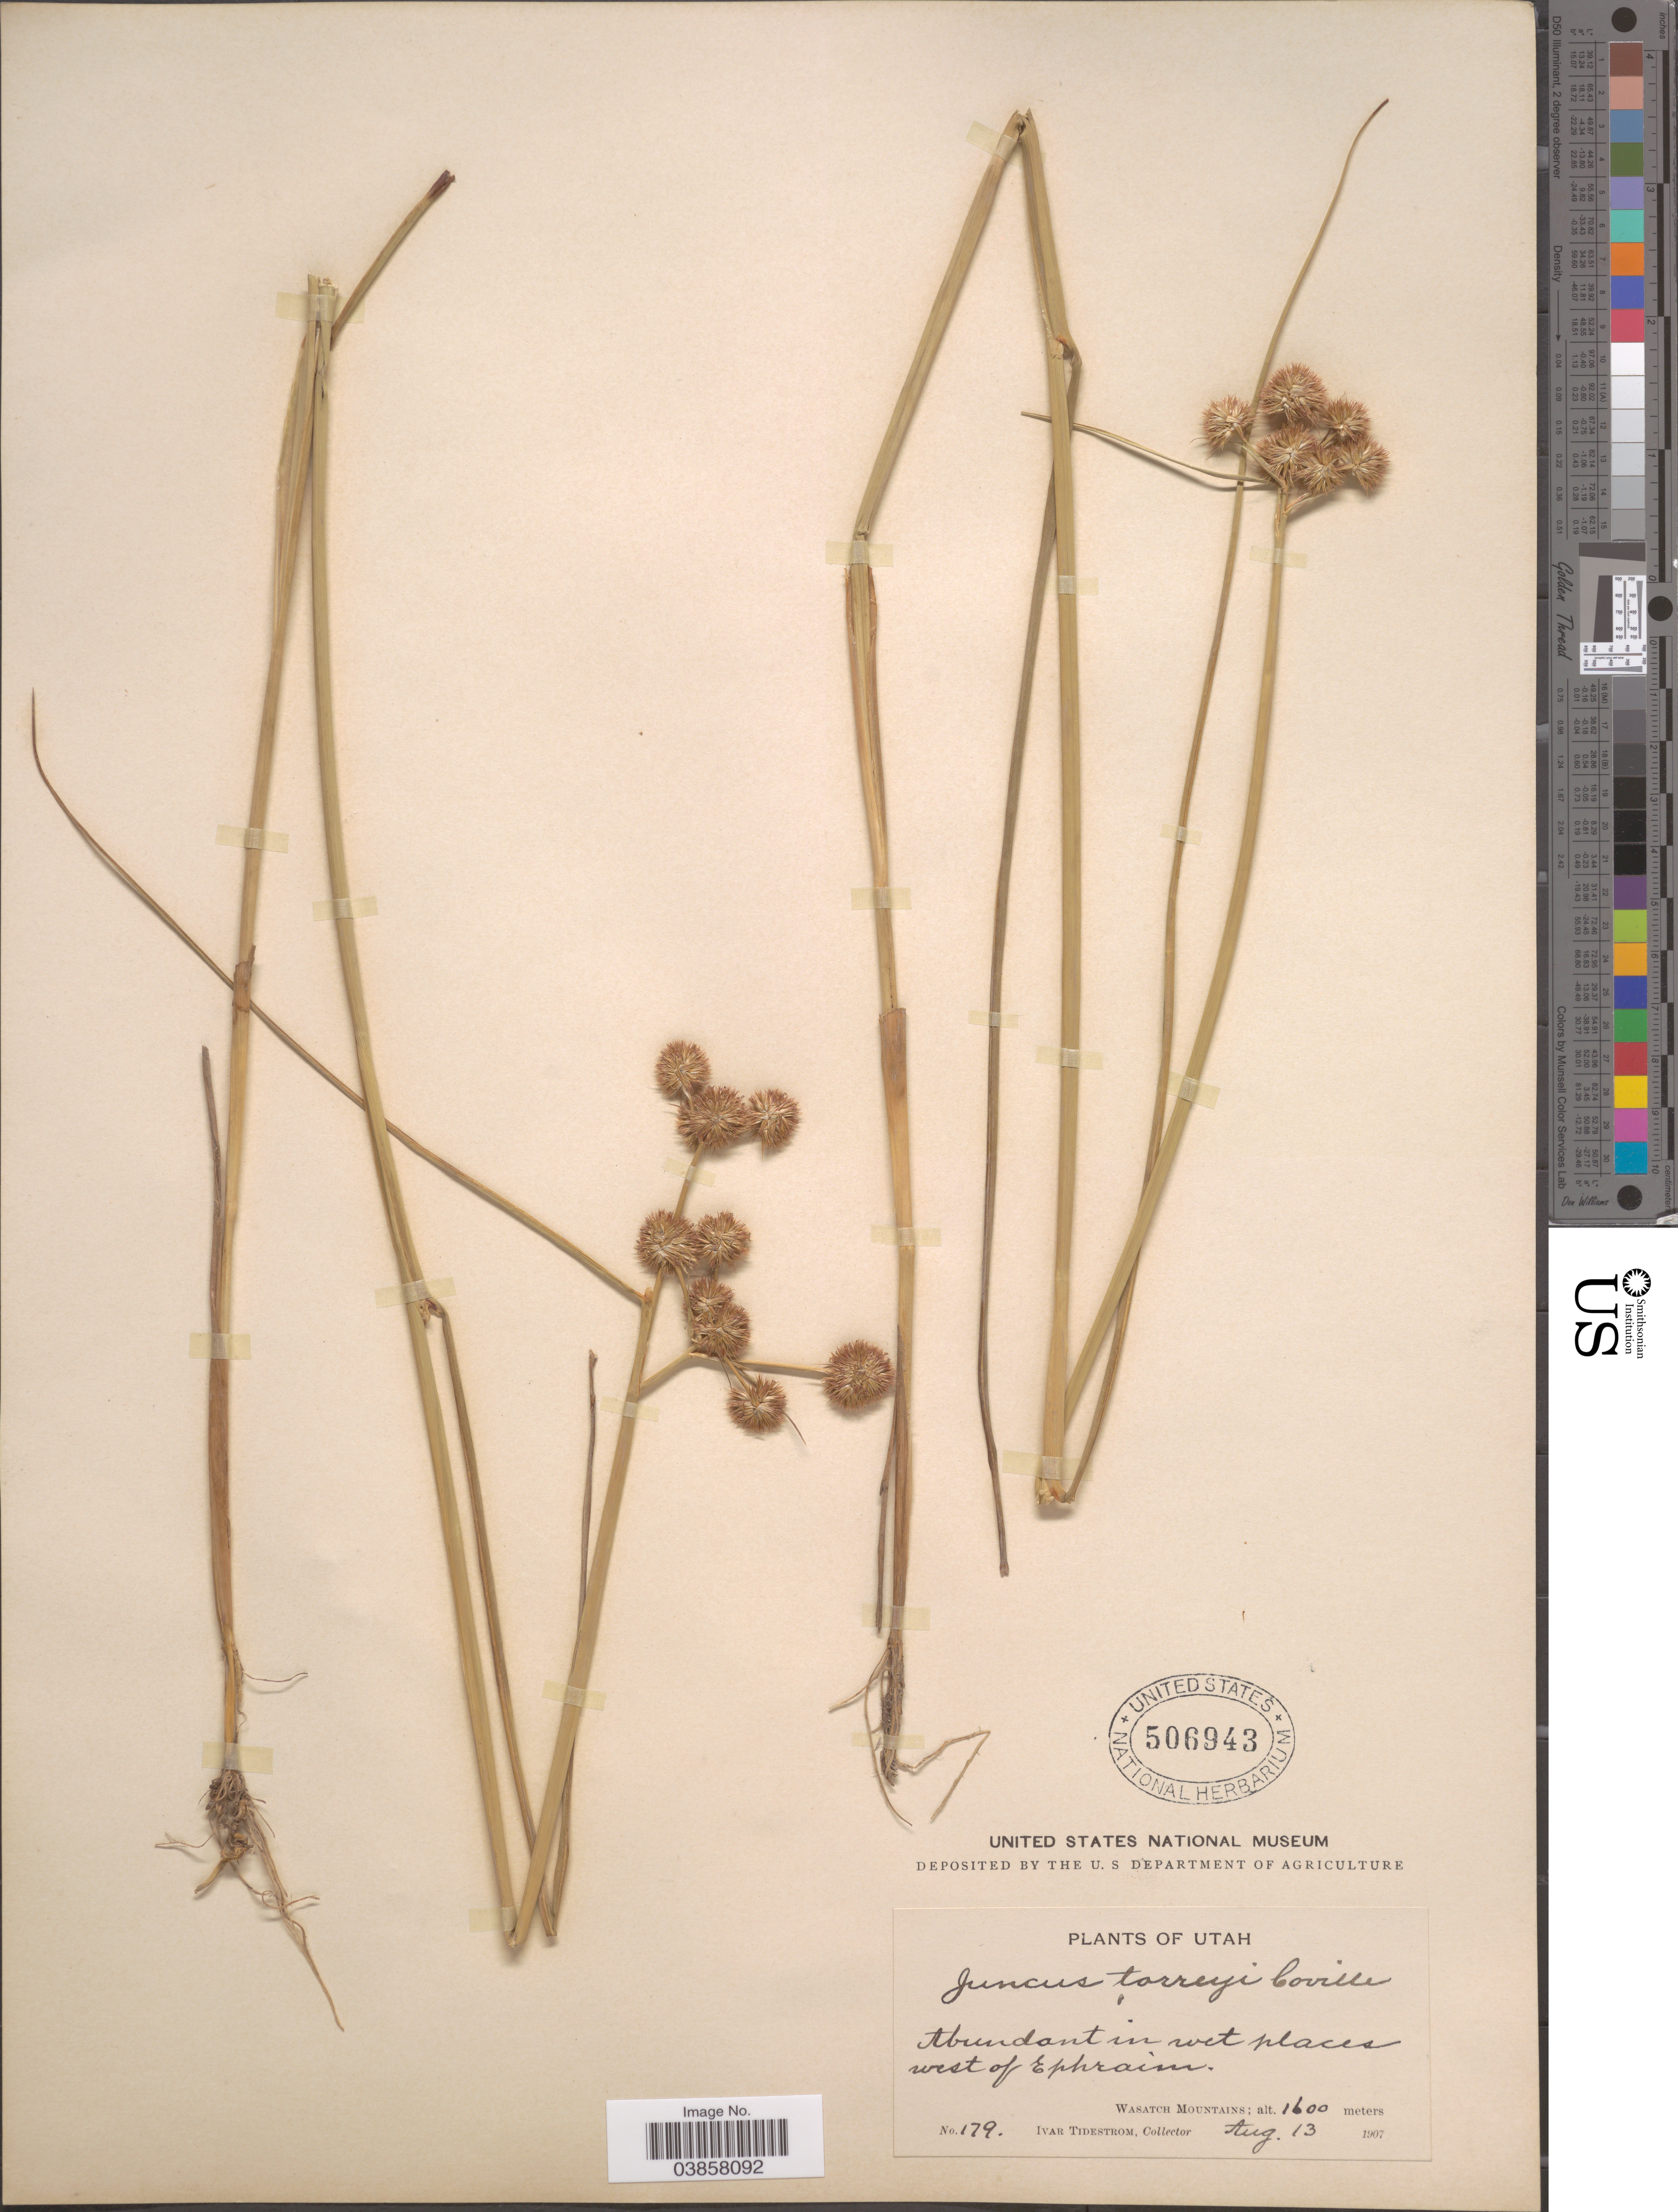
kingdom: Plantae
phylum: Tracheophyta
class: Liliopsida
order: Poales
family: Juncaceae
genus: Juncus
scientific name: Juncus torreyi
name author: Coville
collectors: I. F. Tidestrom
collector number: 179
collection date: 1907-08-13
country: United States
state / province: Utah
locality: West of Ephraim. Wasatch Mountains.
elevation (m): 1600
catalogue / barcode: US 506943